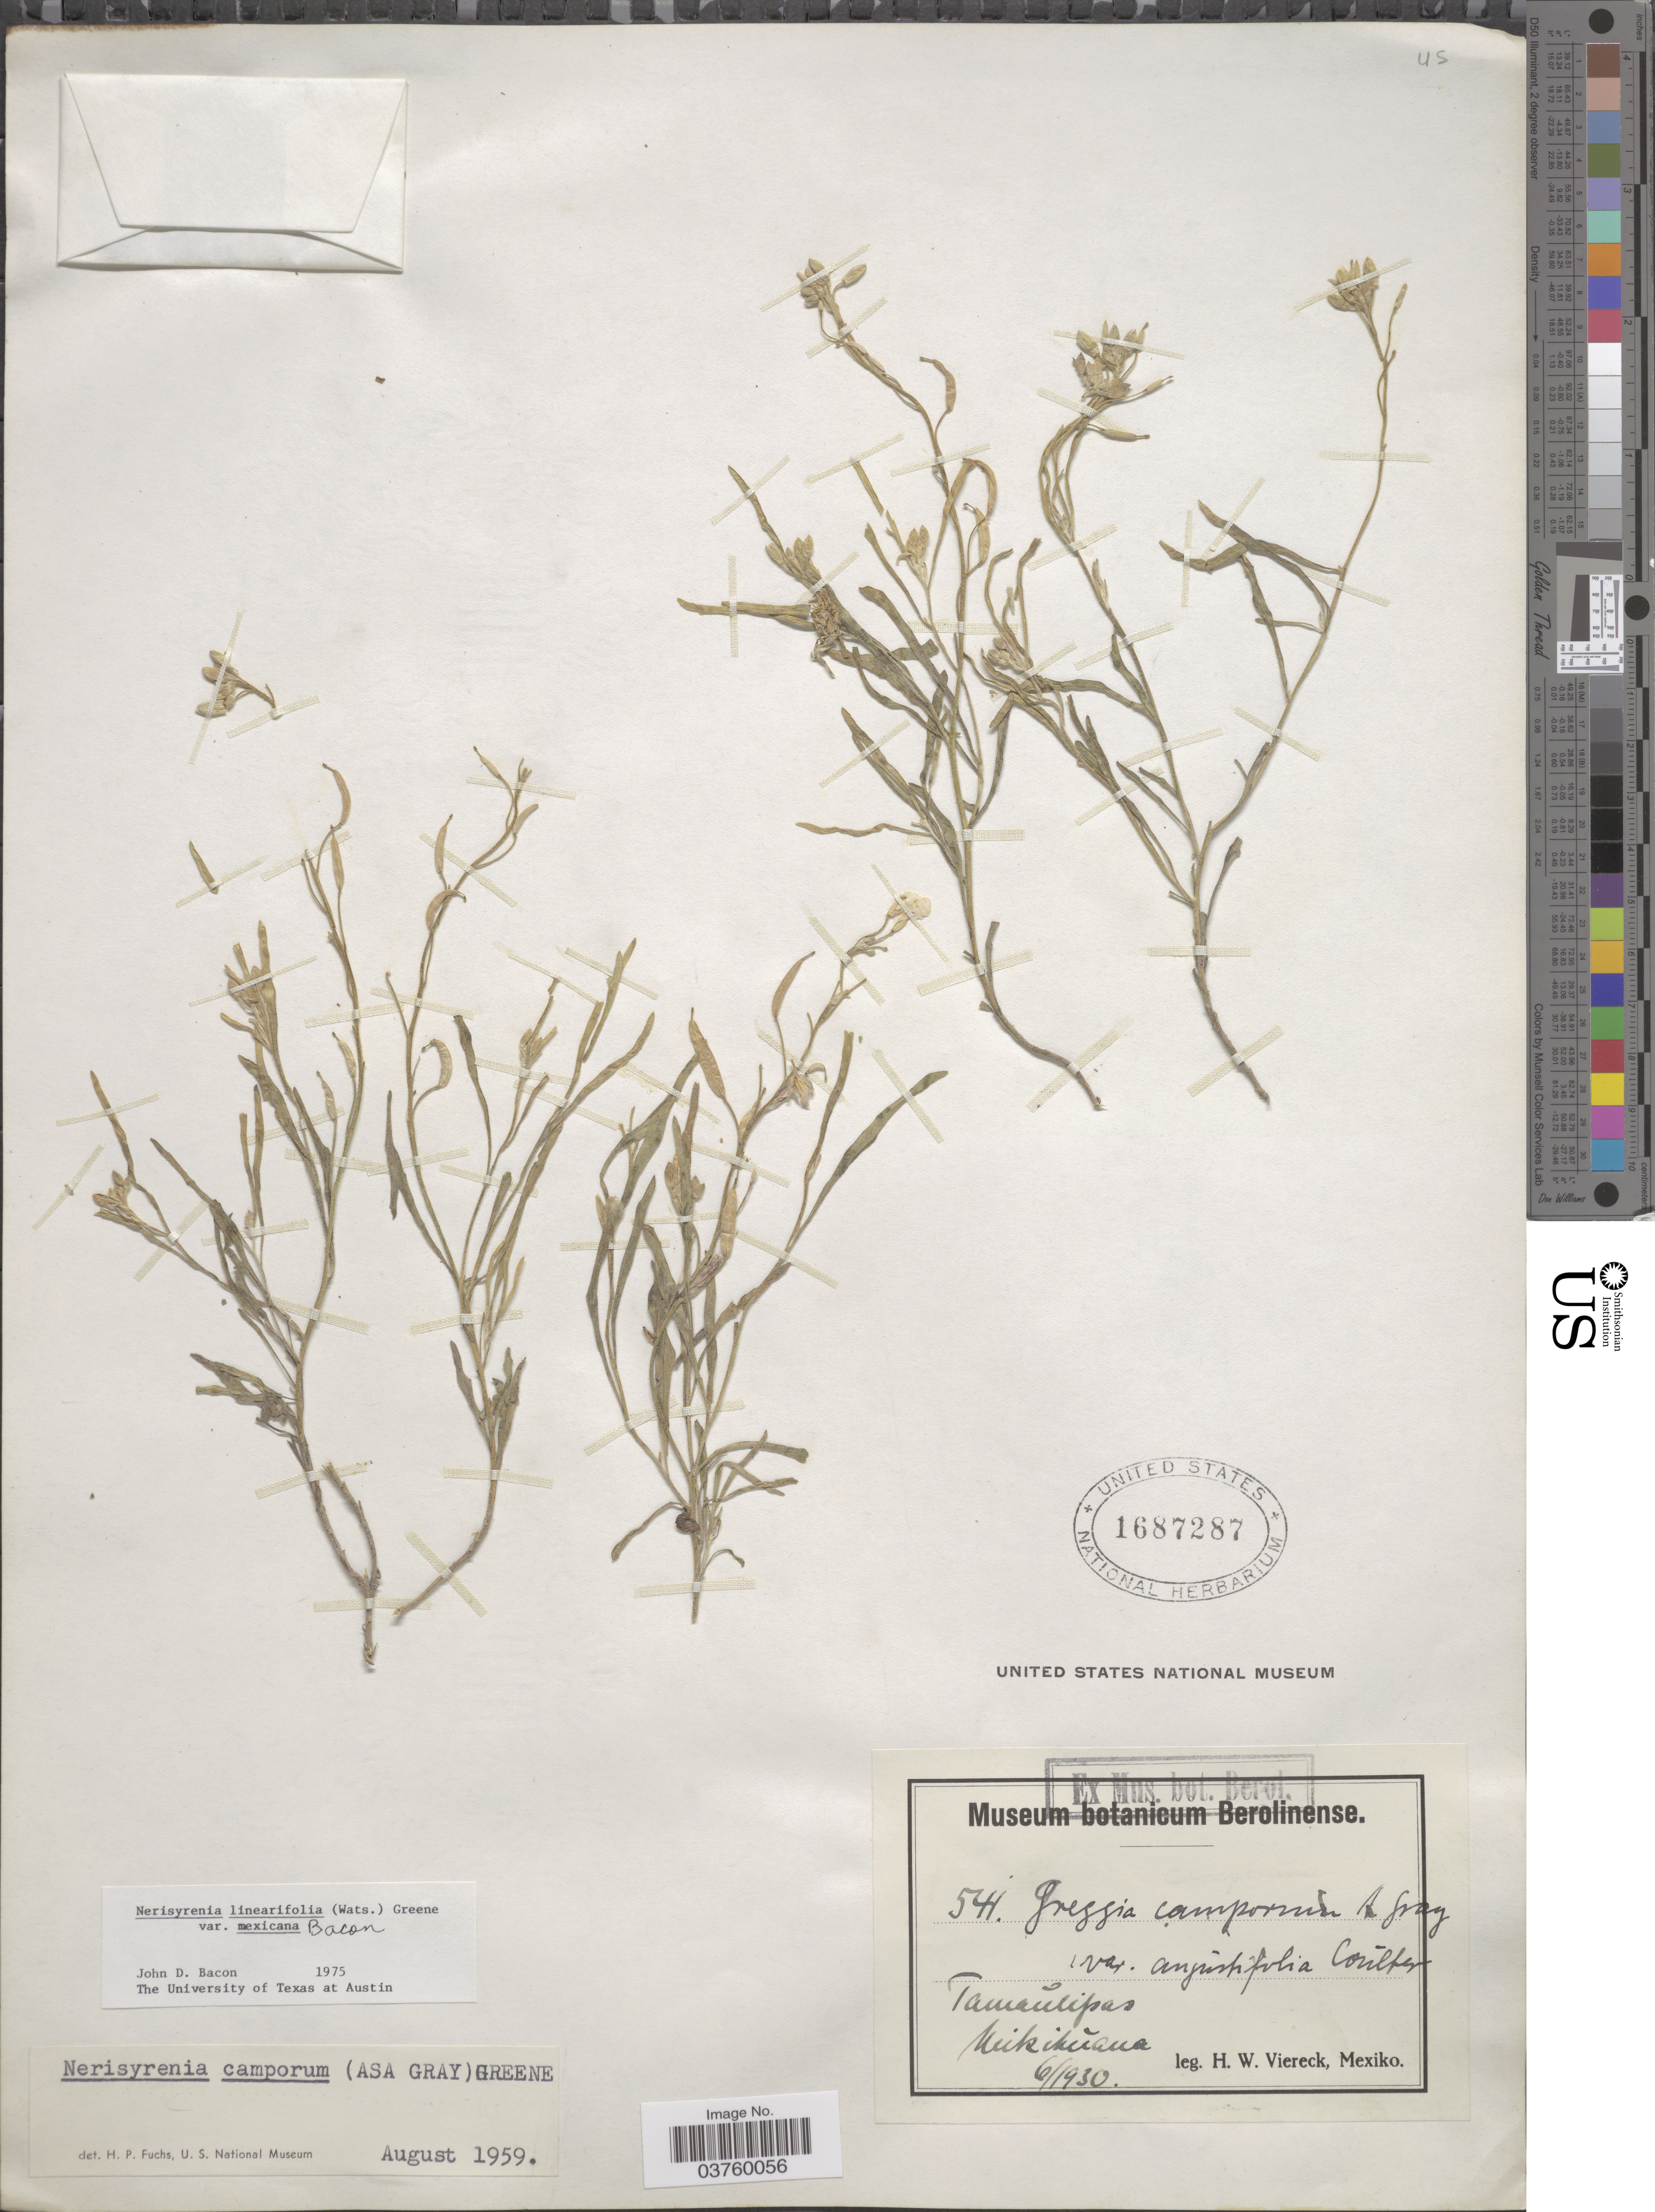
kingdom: Plantae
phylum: Tracheophyta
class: Magnoliopsida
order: Brassicales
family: Brassicaceae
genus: Nerisyrenia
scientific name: Nerisyrenia linearifolia var. mexicana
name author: J.D. Bacon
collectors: H. W. Viereck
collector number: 541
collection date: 1930-06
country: Mexico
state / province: Tamaulipas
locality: Mikihuana.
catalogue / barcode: US 1687287